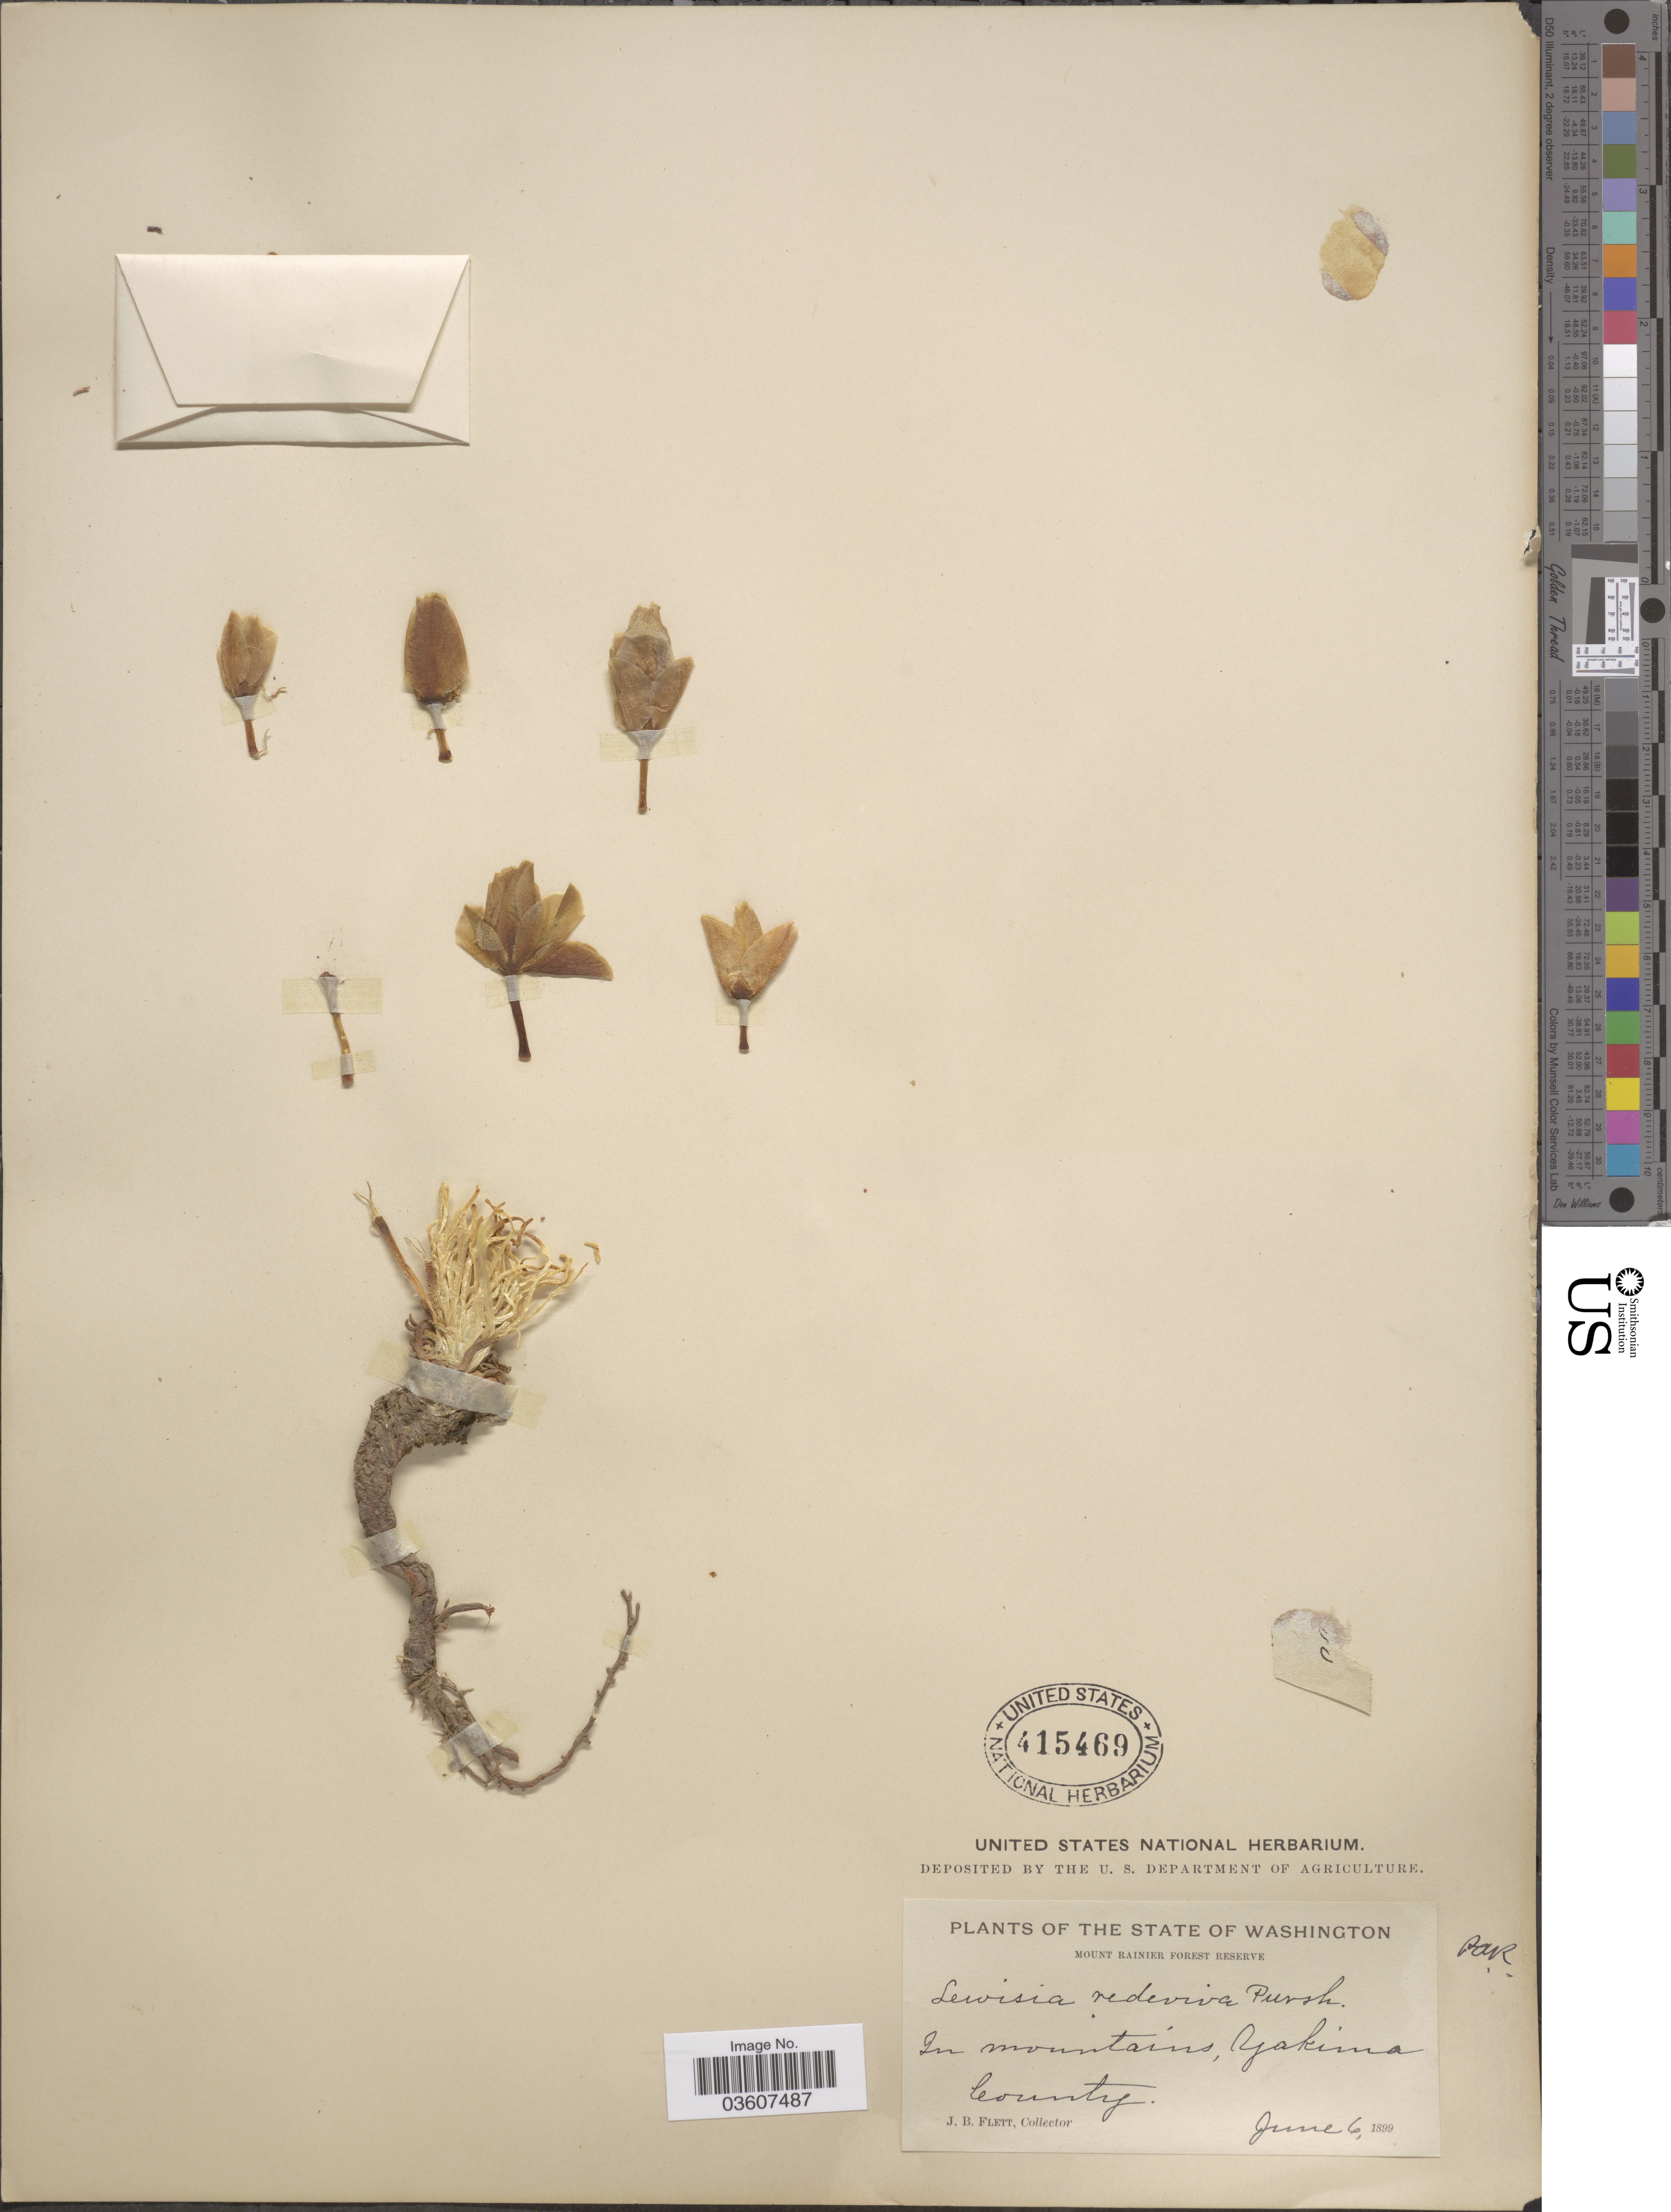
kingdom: Plantae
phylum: Tracheophyta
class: Magnoliopsida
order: Caryophyllales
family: Montiaceae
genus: Lewisia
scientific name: Lewisia rediviva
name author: Pursh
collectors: J. Flett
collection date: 1899-06-06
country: United States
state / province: Washington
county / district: Yakima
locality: Mount Rainier Forest Reserve. In mountains, Yakima County.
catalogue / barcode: US 415469